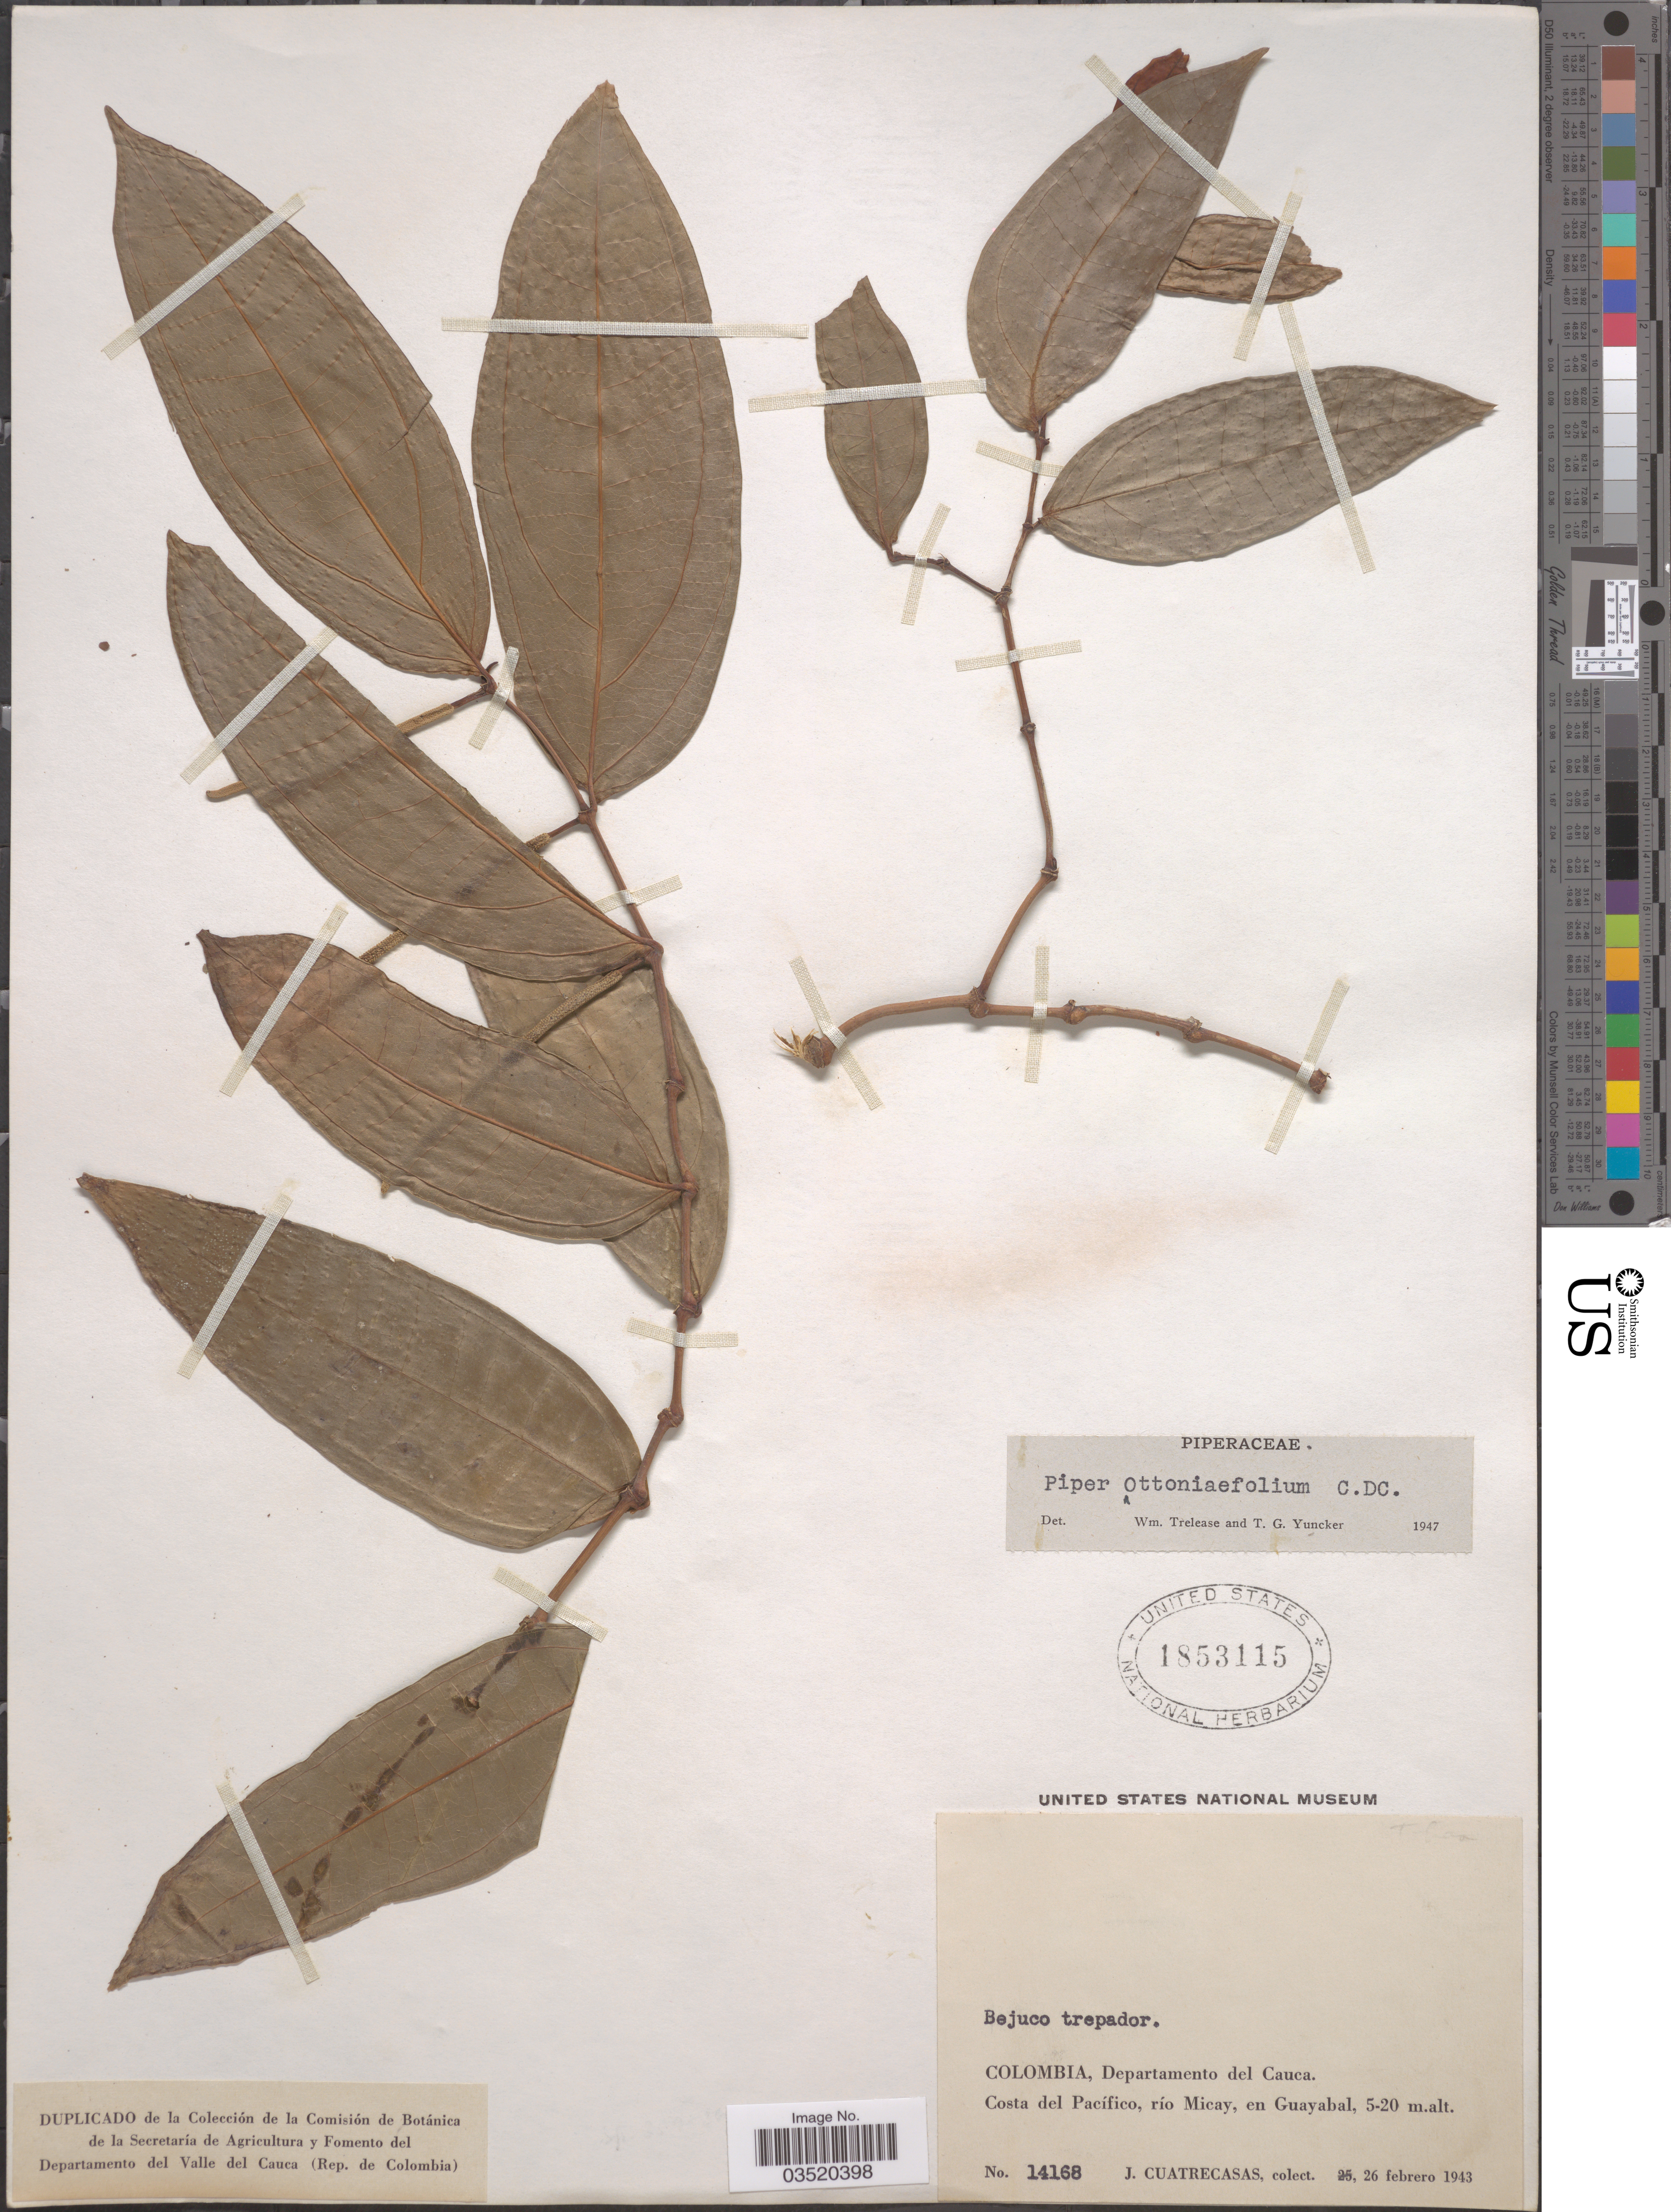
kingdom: Plantae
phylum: Tracheophyta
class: Magnoliopsida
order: Piperales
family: Piperaceae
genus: Piper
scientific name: Piper ottoniifolium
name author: C. DC.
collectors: J. Cuatrecasas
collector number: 14168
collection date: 1943-02-26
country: Colombia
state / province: Cauca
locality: Departamento del Cauca. Costa del Pacífico, río Micay, en Guayabal.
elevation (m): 5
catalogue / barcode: US 1853115